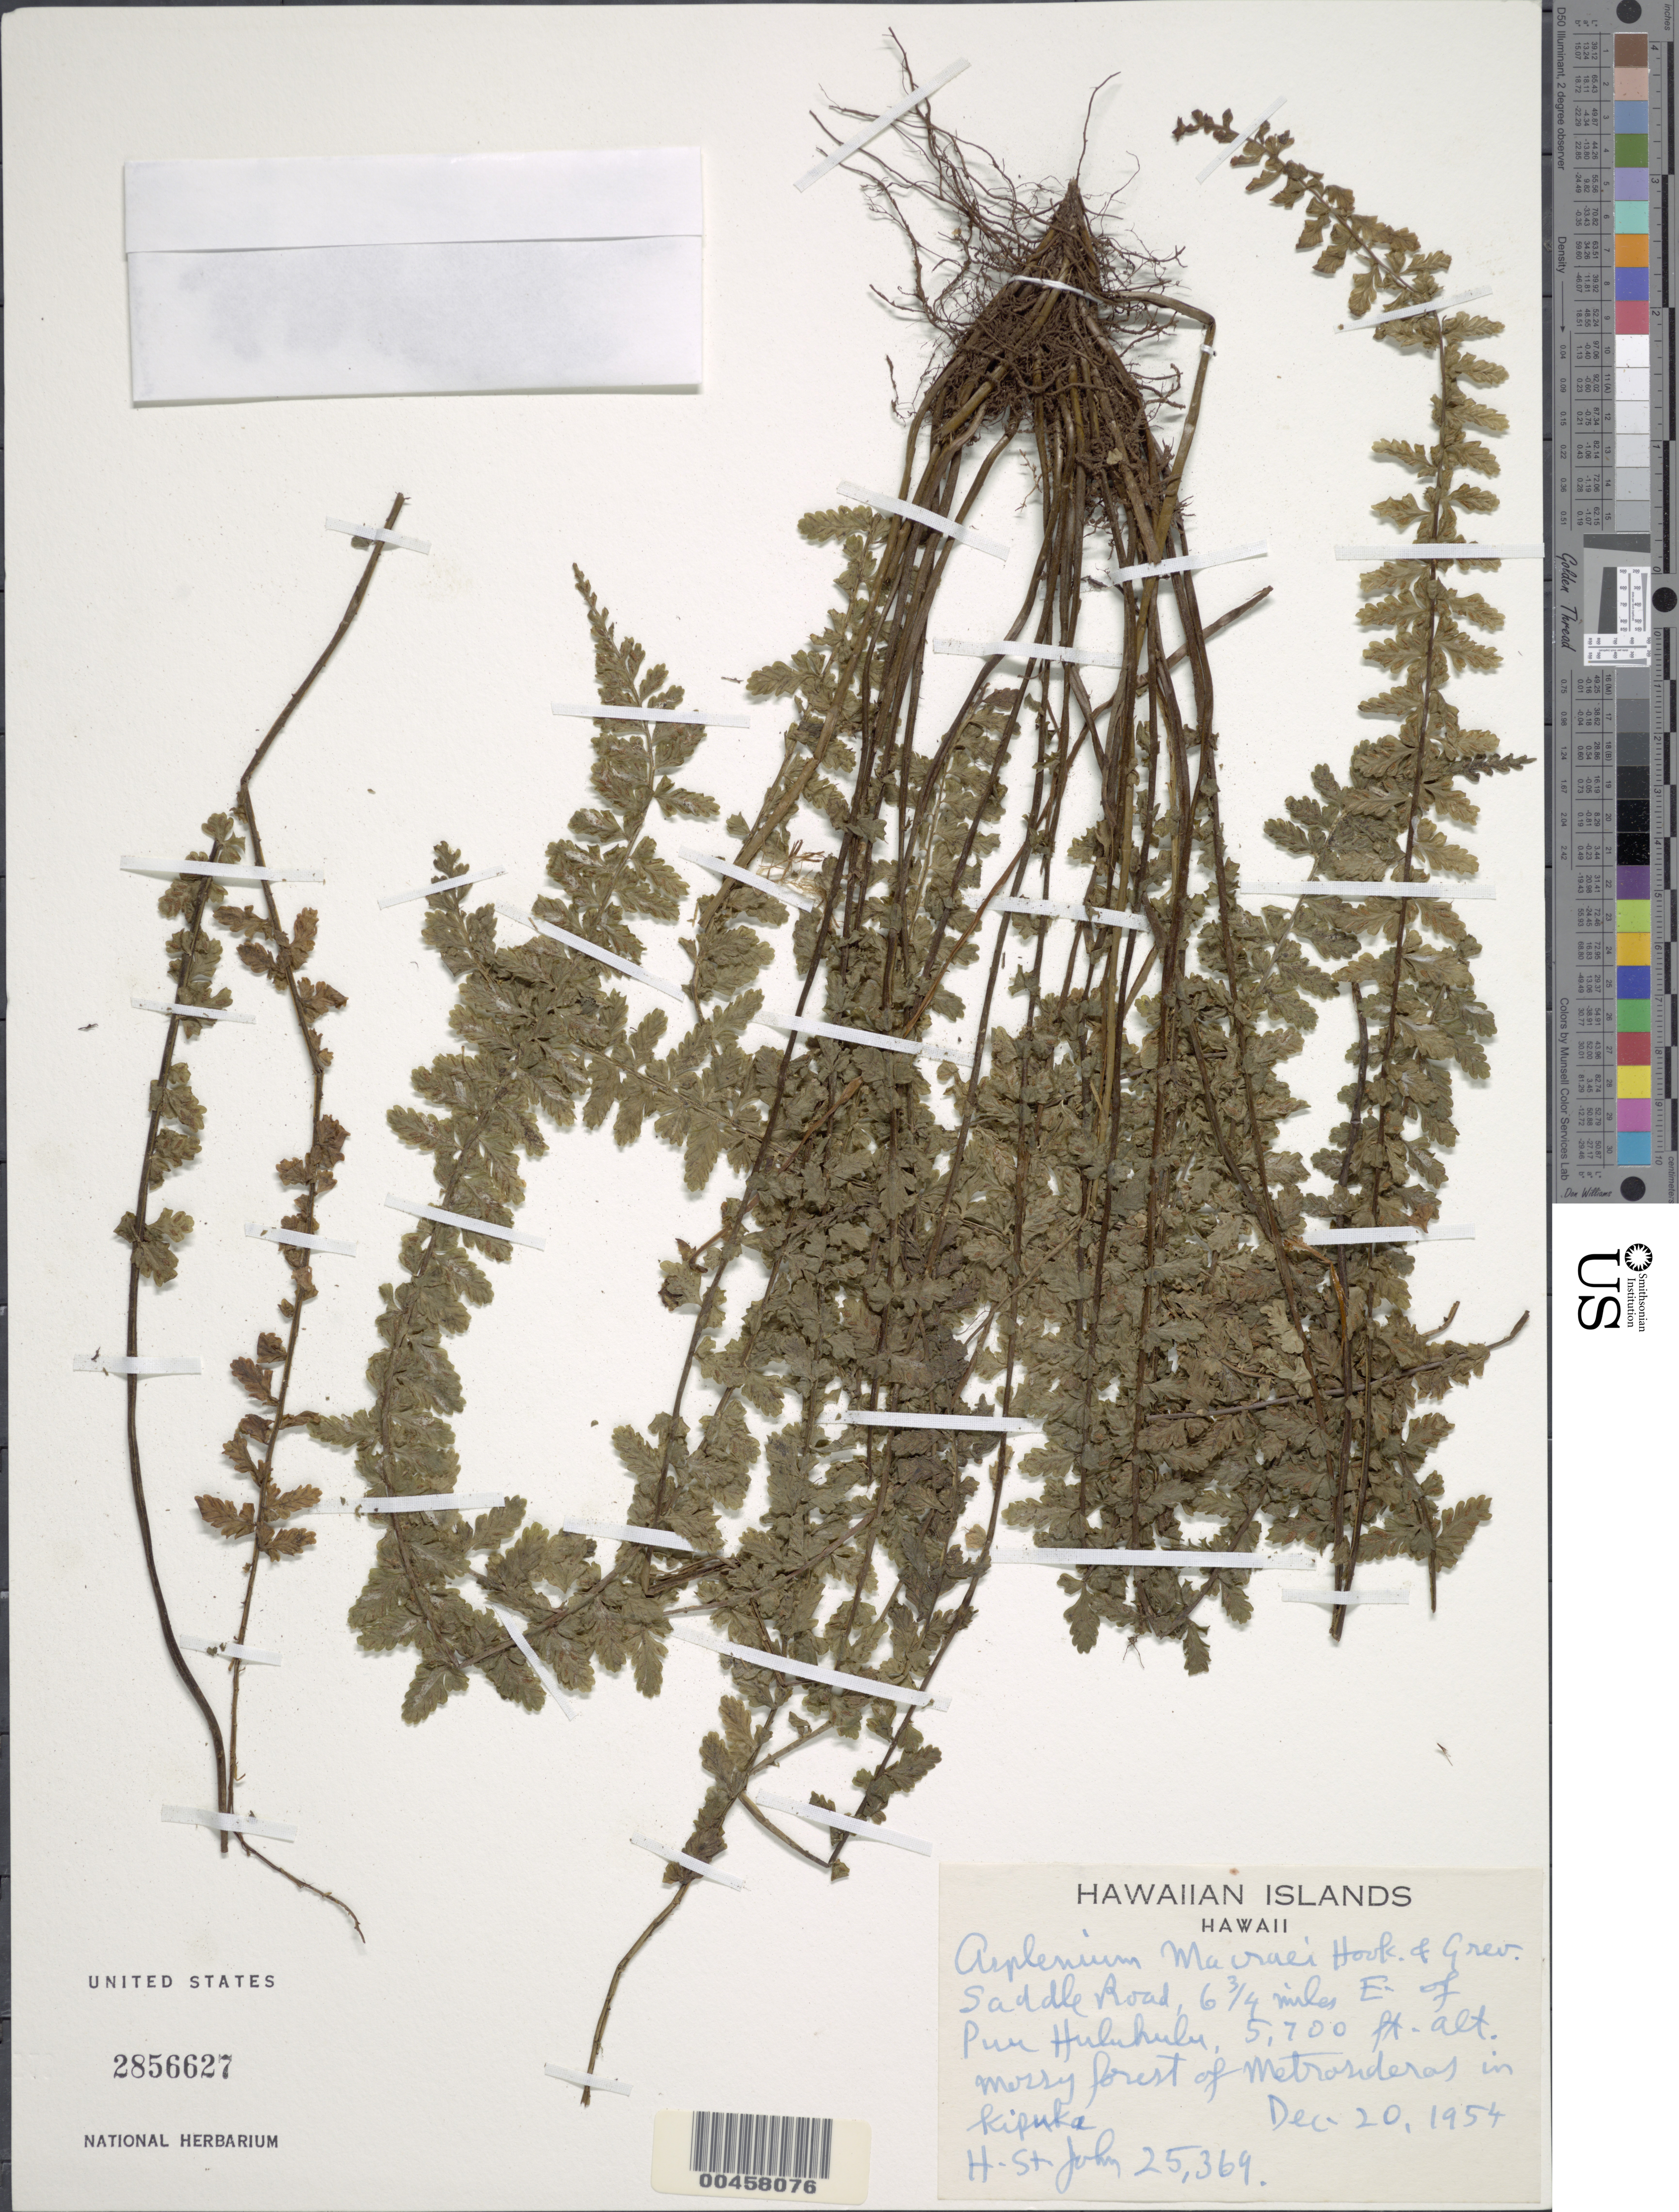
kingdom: Plantae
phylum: Tracheophyta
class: Polypodiopsida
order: Polypodiales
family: Aspleniaceae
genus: Asplenium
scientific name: Asplenium macraei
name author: Hook. & Grev.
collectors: H. St. John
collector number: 25369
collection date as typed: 20 Dec 1954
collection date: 1954-12-20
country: United States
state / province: Hawaii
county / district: Hawaii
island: Hawaii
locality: Saddle Road, 6.75 miles E. of Puu Huluhulu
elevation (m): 1737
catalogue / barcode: US 2856627